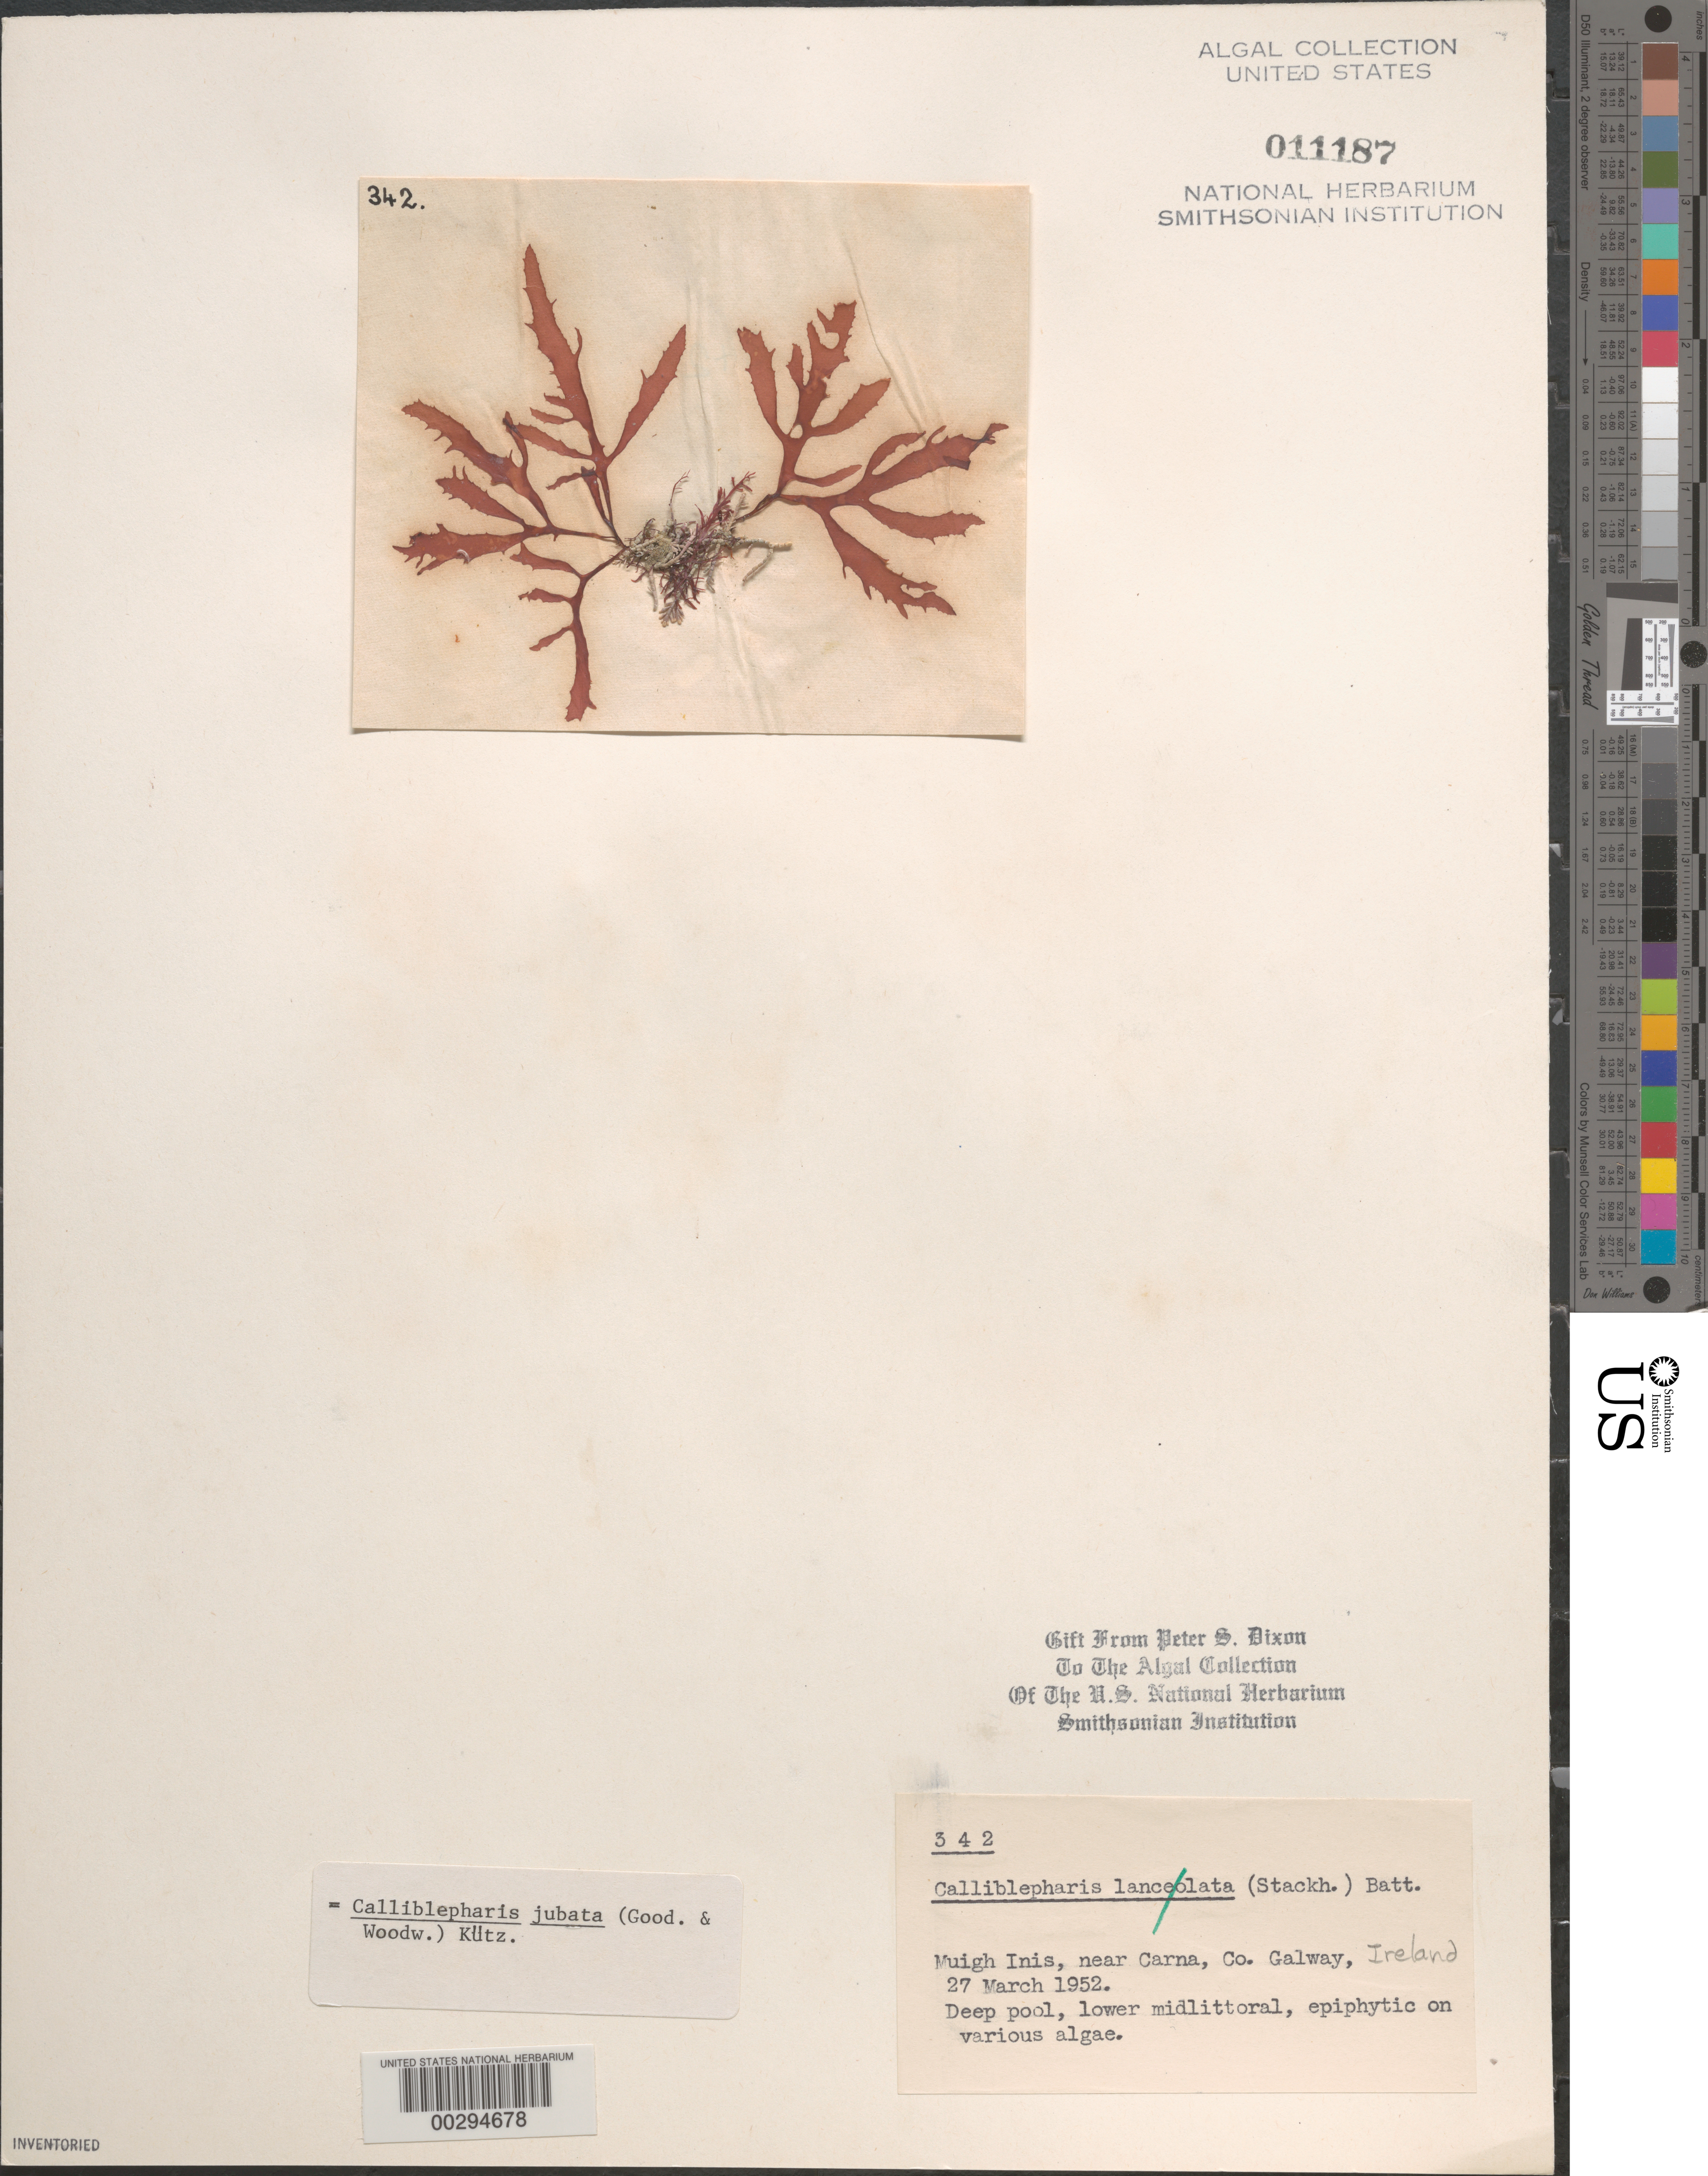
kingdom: Plantae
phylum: Rhodophyta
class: Florideophyceae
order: Gigartinales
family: Cystocloniaceae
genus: Calliblepharis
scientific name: Calliblepharis jubata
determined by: Dixon, P. S.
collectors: P. S. Dixon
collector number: PSD 342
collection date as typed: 27 Mar 1952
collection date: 1952-03-27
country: Ireland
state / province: Connaught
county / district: Galway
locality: Muigh Inis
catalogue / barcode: US 11187